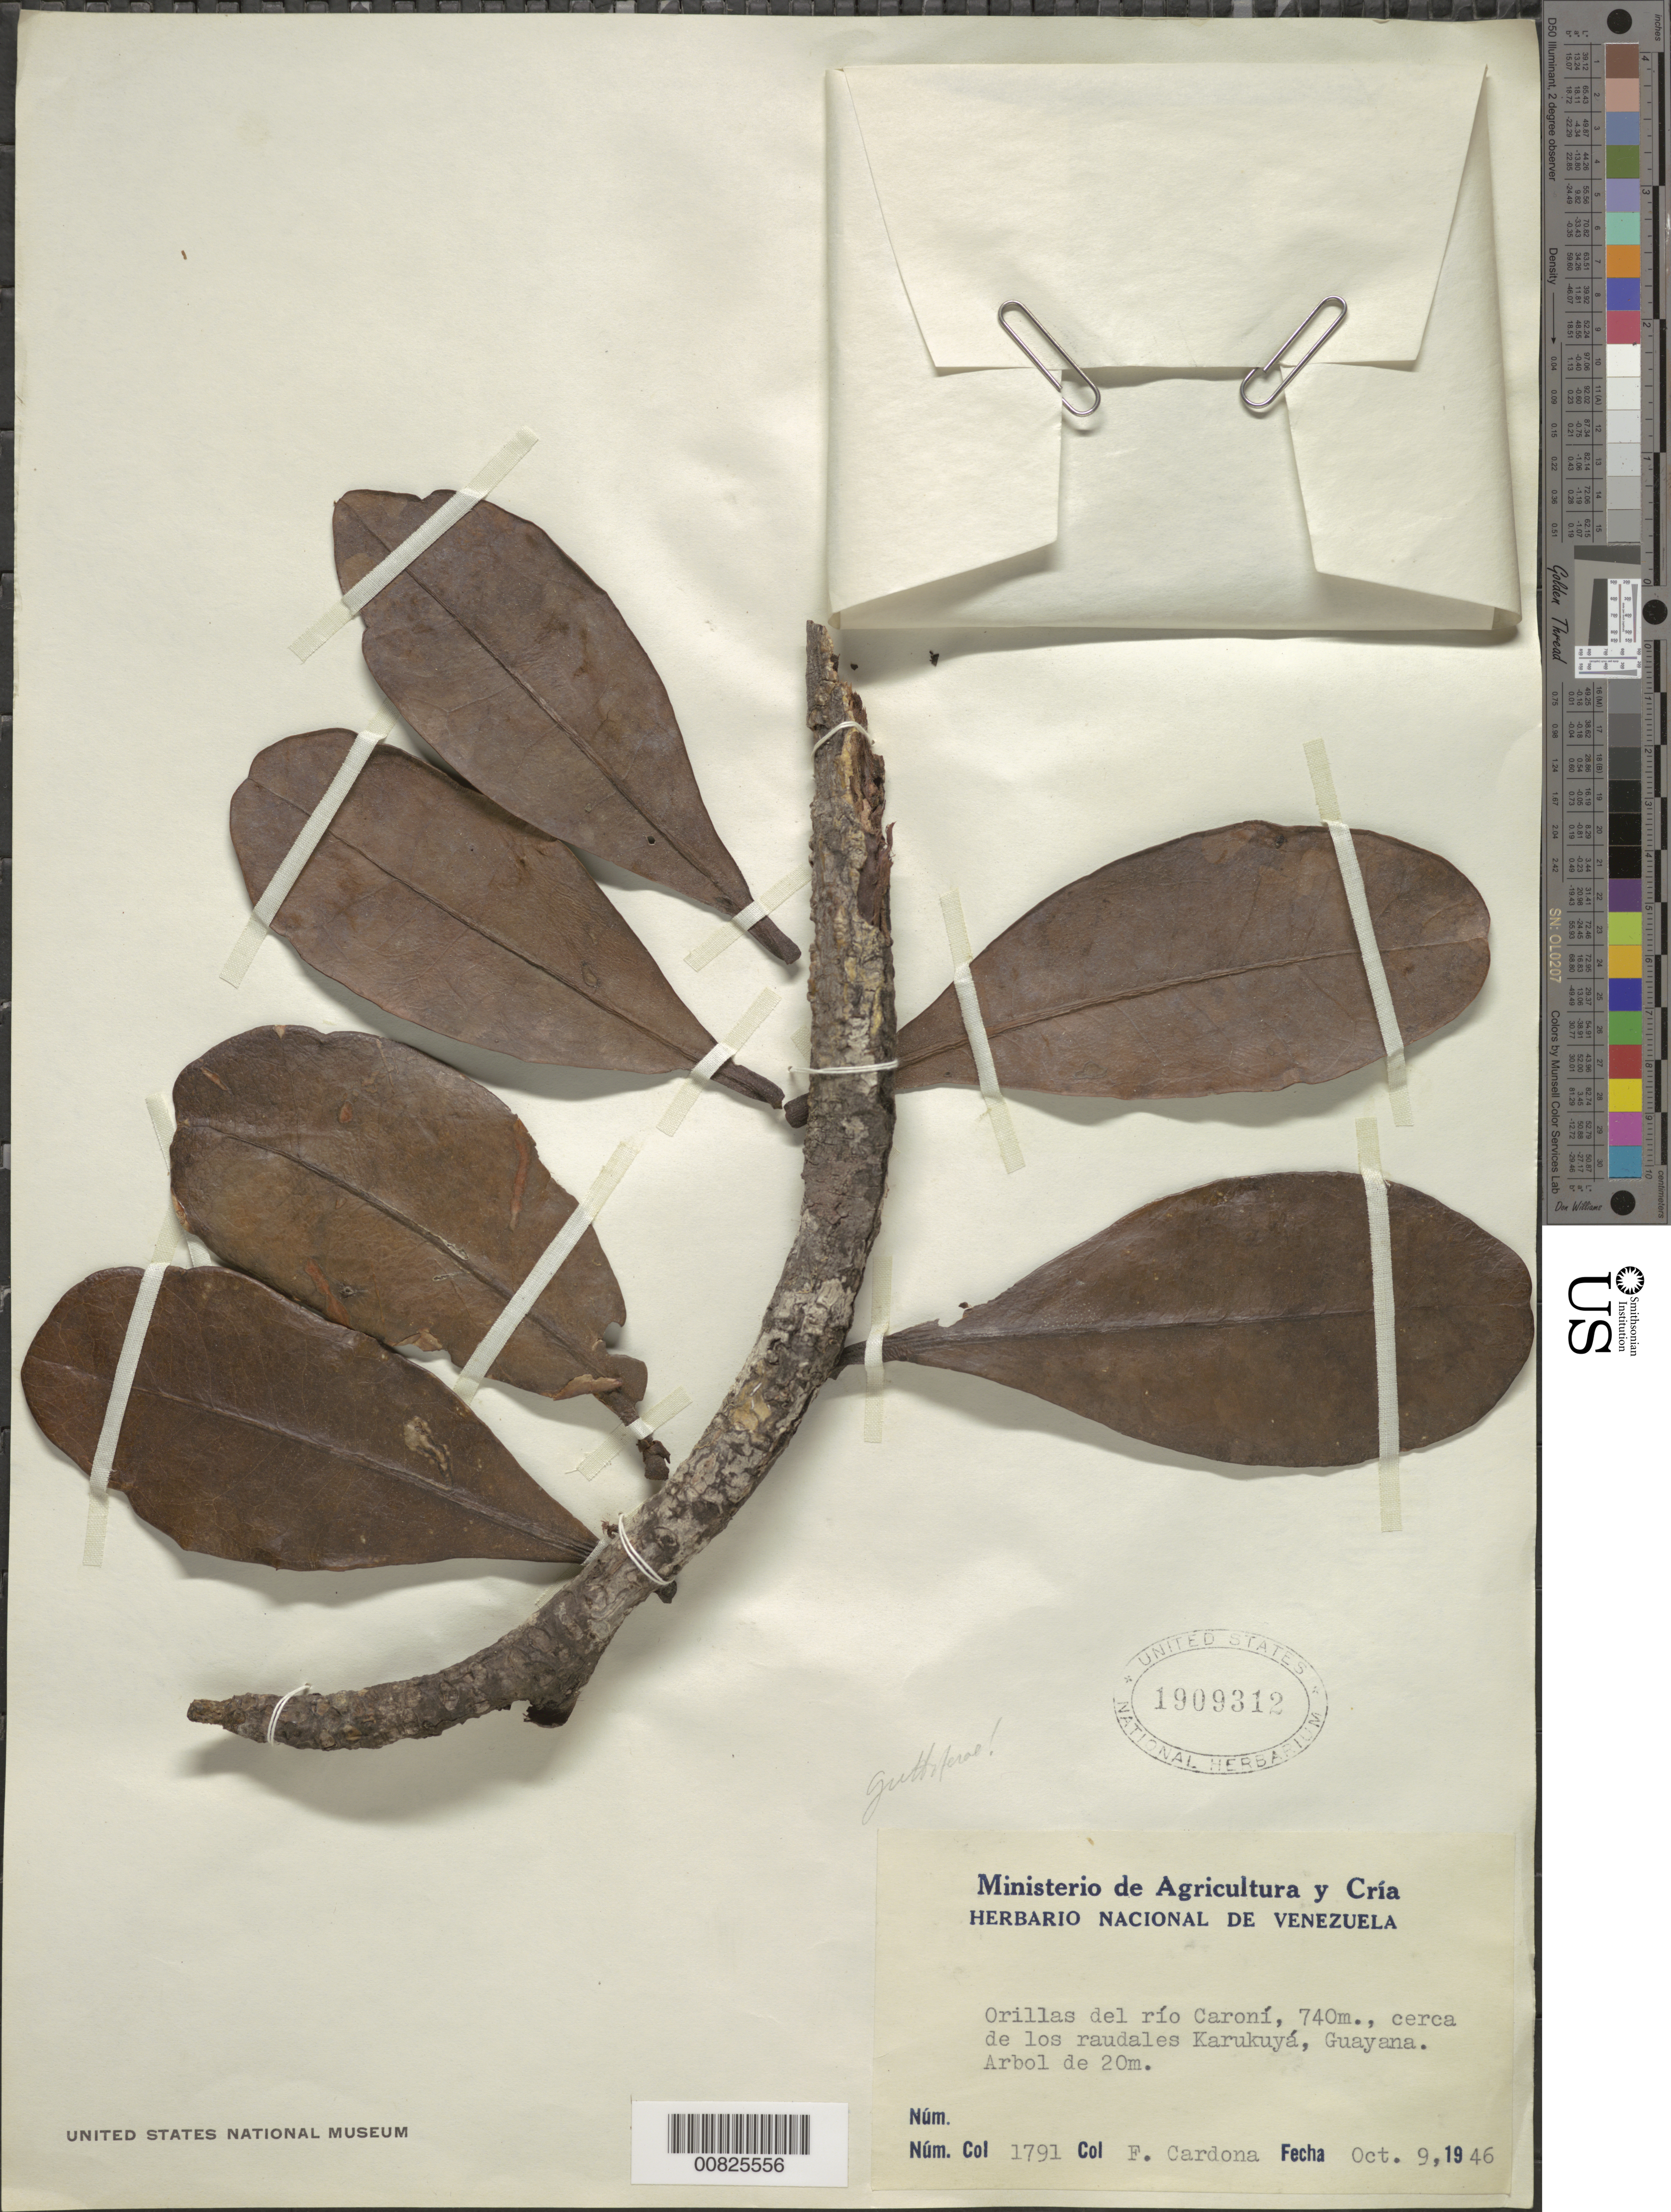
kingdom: Plantae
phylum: Tracheophyta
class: Magnoliopsida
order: Malpighiales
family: Clusiaceae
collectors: F. Cardona Puig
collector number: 1791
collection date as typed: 9-Oct-46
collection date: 1946-10-09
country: Venezuela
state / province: Bolívar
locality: Río Caroní, Raudal Kurukuyá (Guayana)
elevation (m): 740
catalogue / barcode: US 1909312